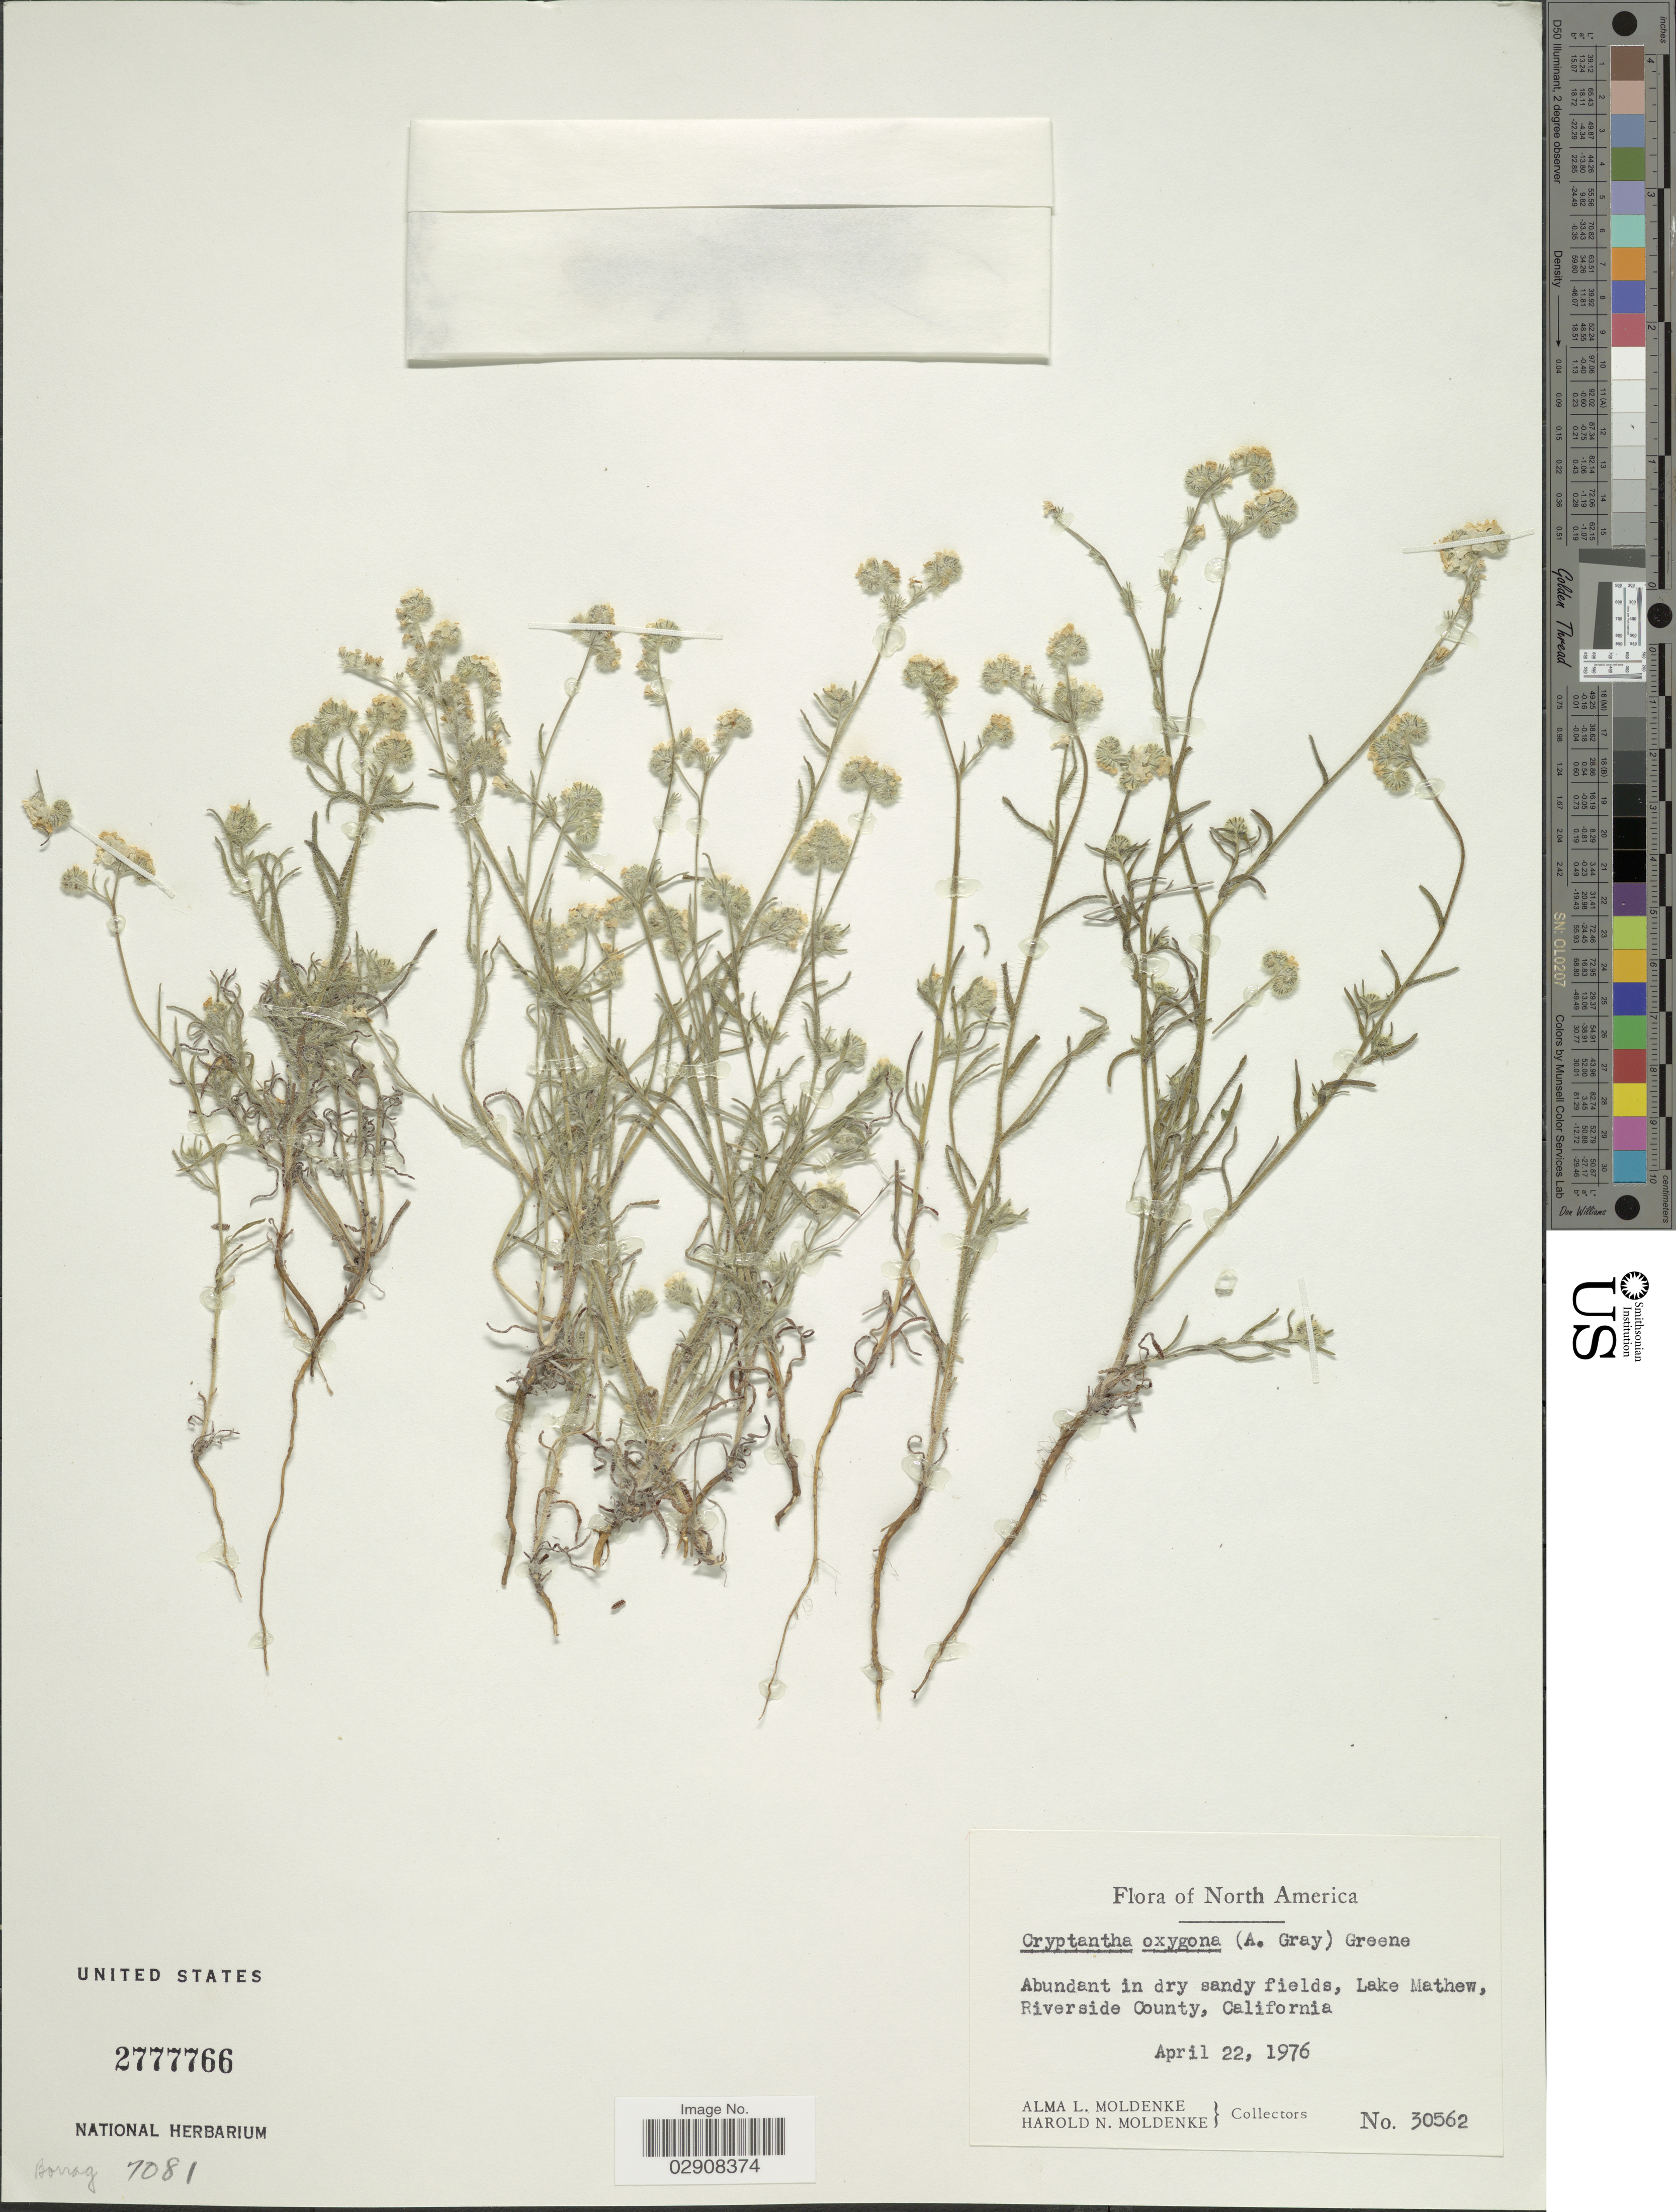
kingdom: Plantae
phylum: Tracheophyta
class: Magnoliopsida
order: Boraginales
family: Boraginaceae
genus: Cryptantha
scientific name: Cryptantha oxygona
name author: (A. Gray) S.W. Greene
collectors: A. L. Moldenke & H. N. Moldenke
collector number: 30562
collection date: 1976-04-22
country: United States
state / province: California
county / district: Riverside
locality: Abundant in dry sandy fields, Lake Mathew, Riverside County.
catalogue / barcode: US 2777766